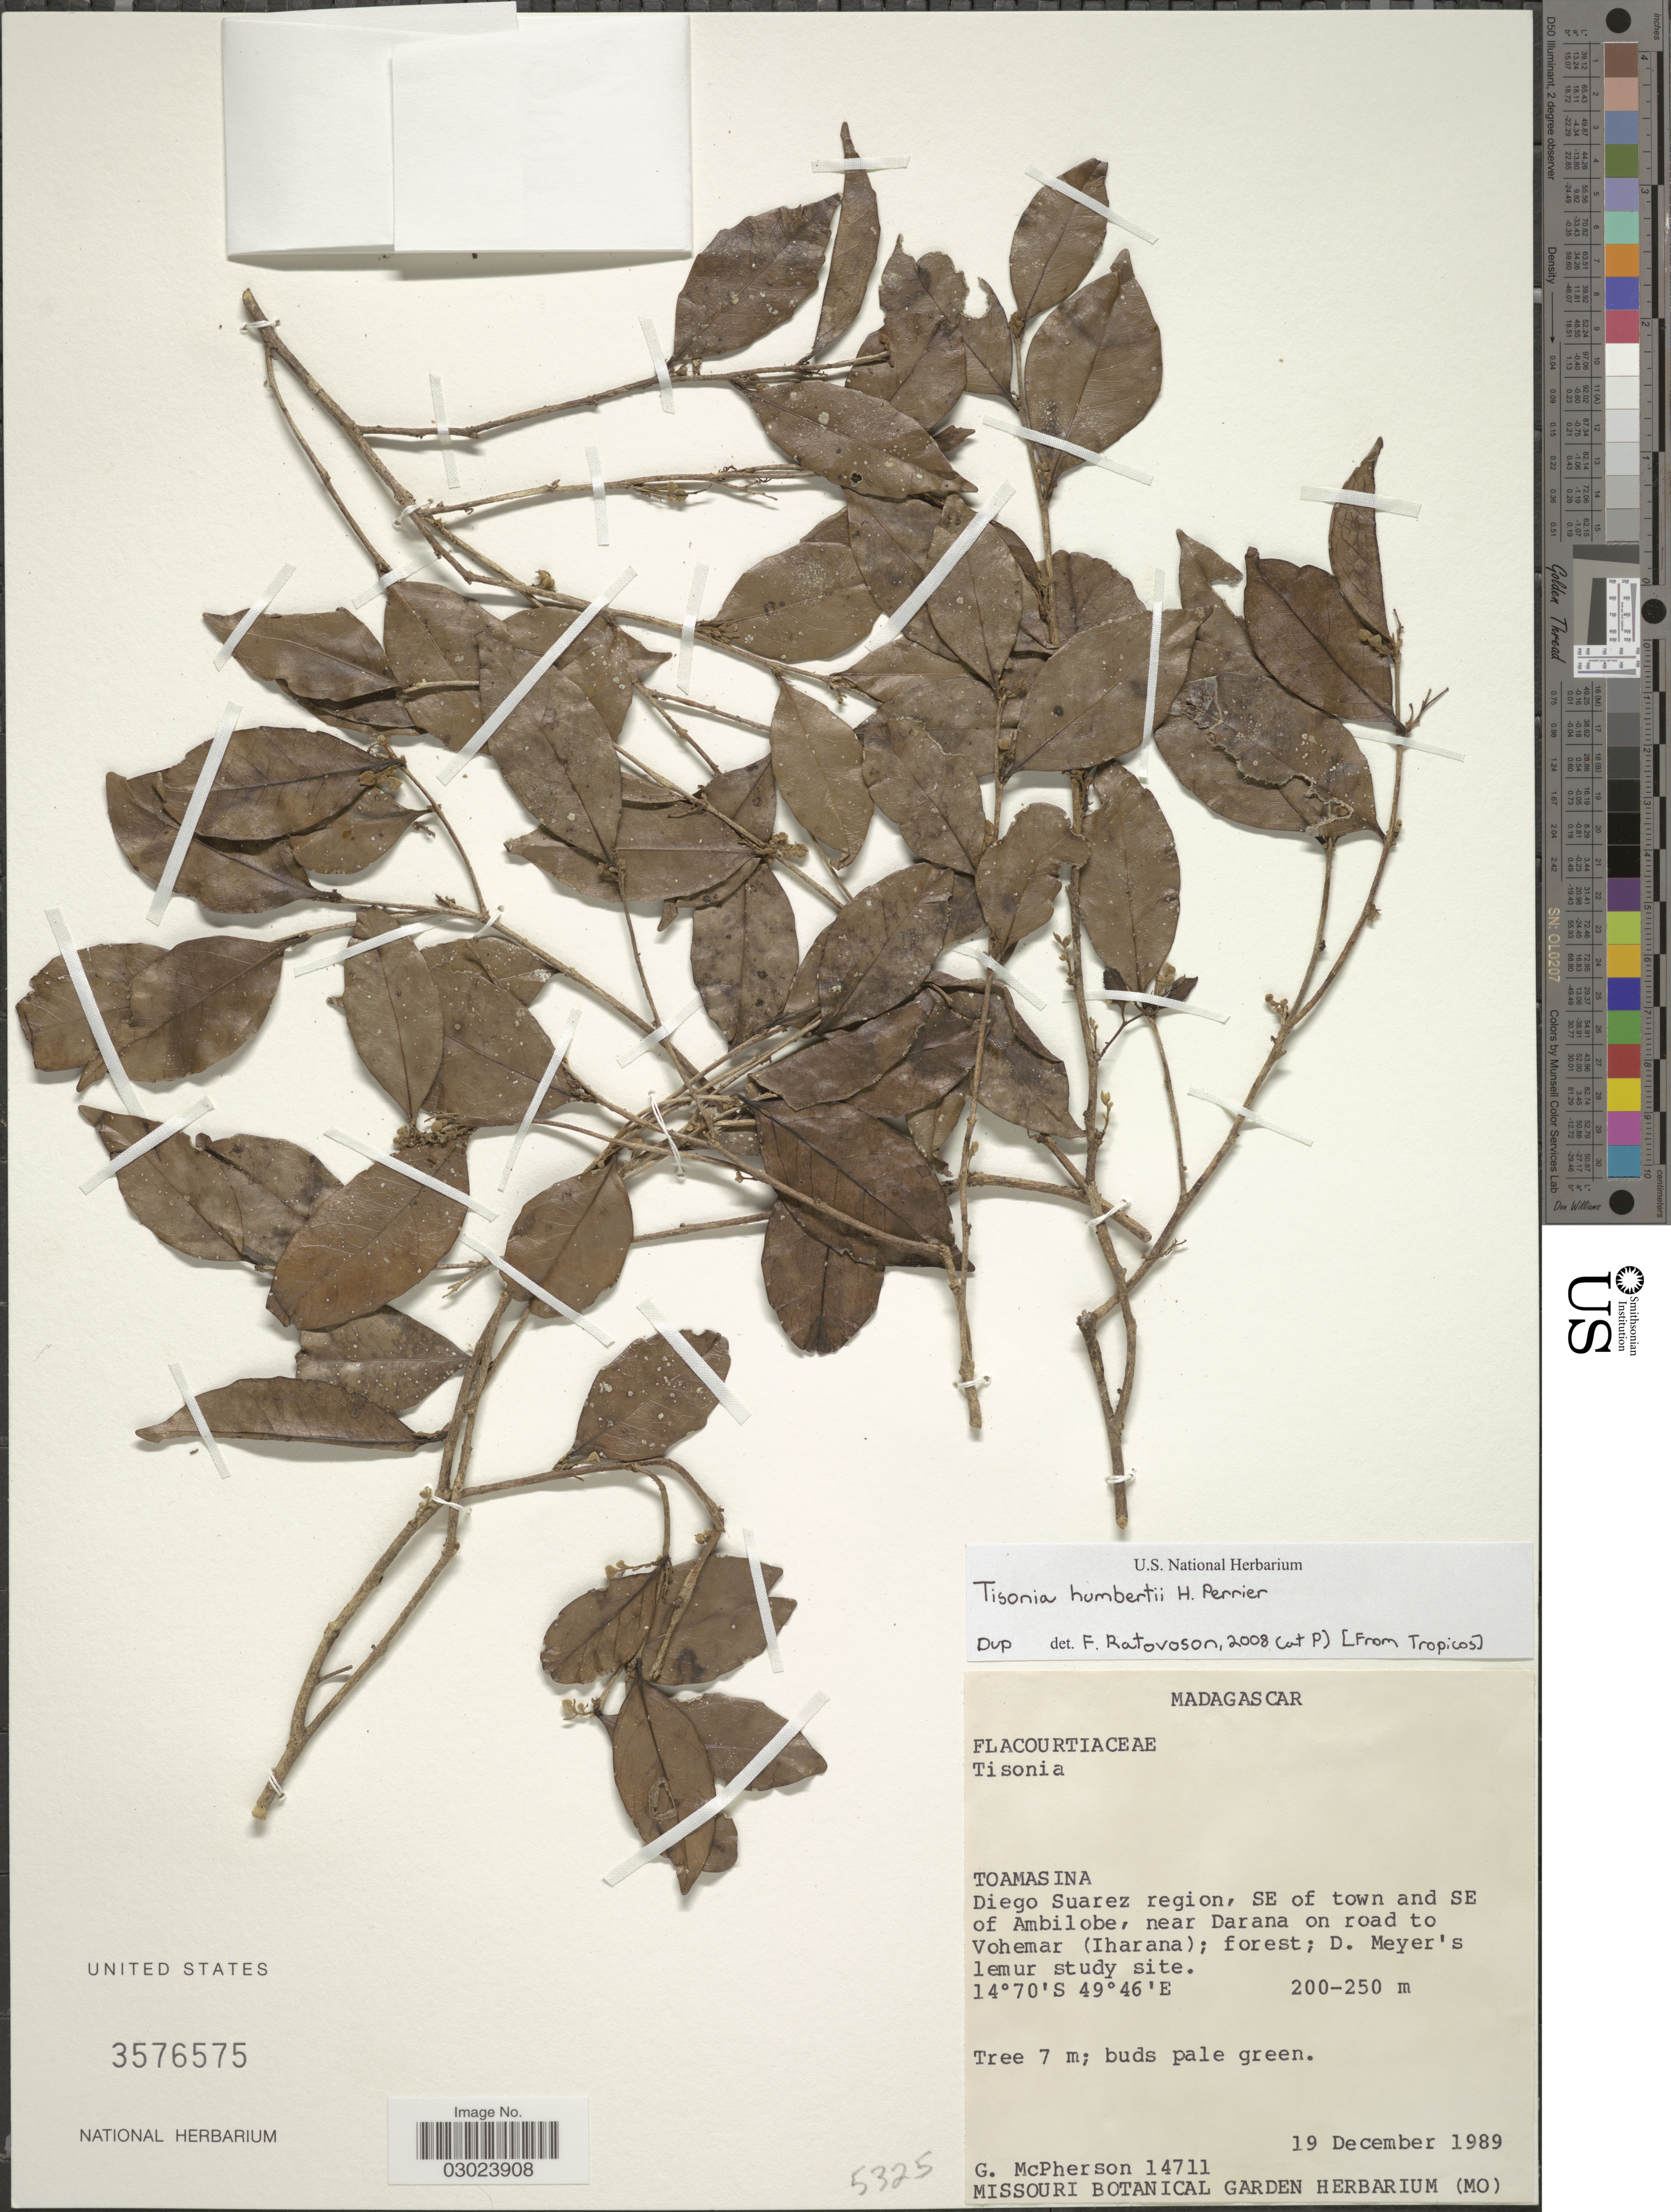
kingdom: Plantae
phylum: Tracheophyta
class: Magnoliopsida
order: Malpighiales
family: Salicaceae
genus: Tisonia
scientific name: Tisonia humbertii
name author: H. Perrier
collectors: G. McPherson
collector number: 14711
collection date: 1989-12-19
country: Madagascar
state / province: Sava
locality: Diego Suarez region, SE of town and SE of Ambilobe, near Darana on road to Vohemar (Iharana).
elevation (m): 200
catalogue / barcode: US 3576575